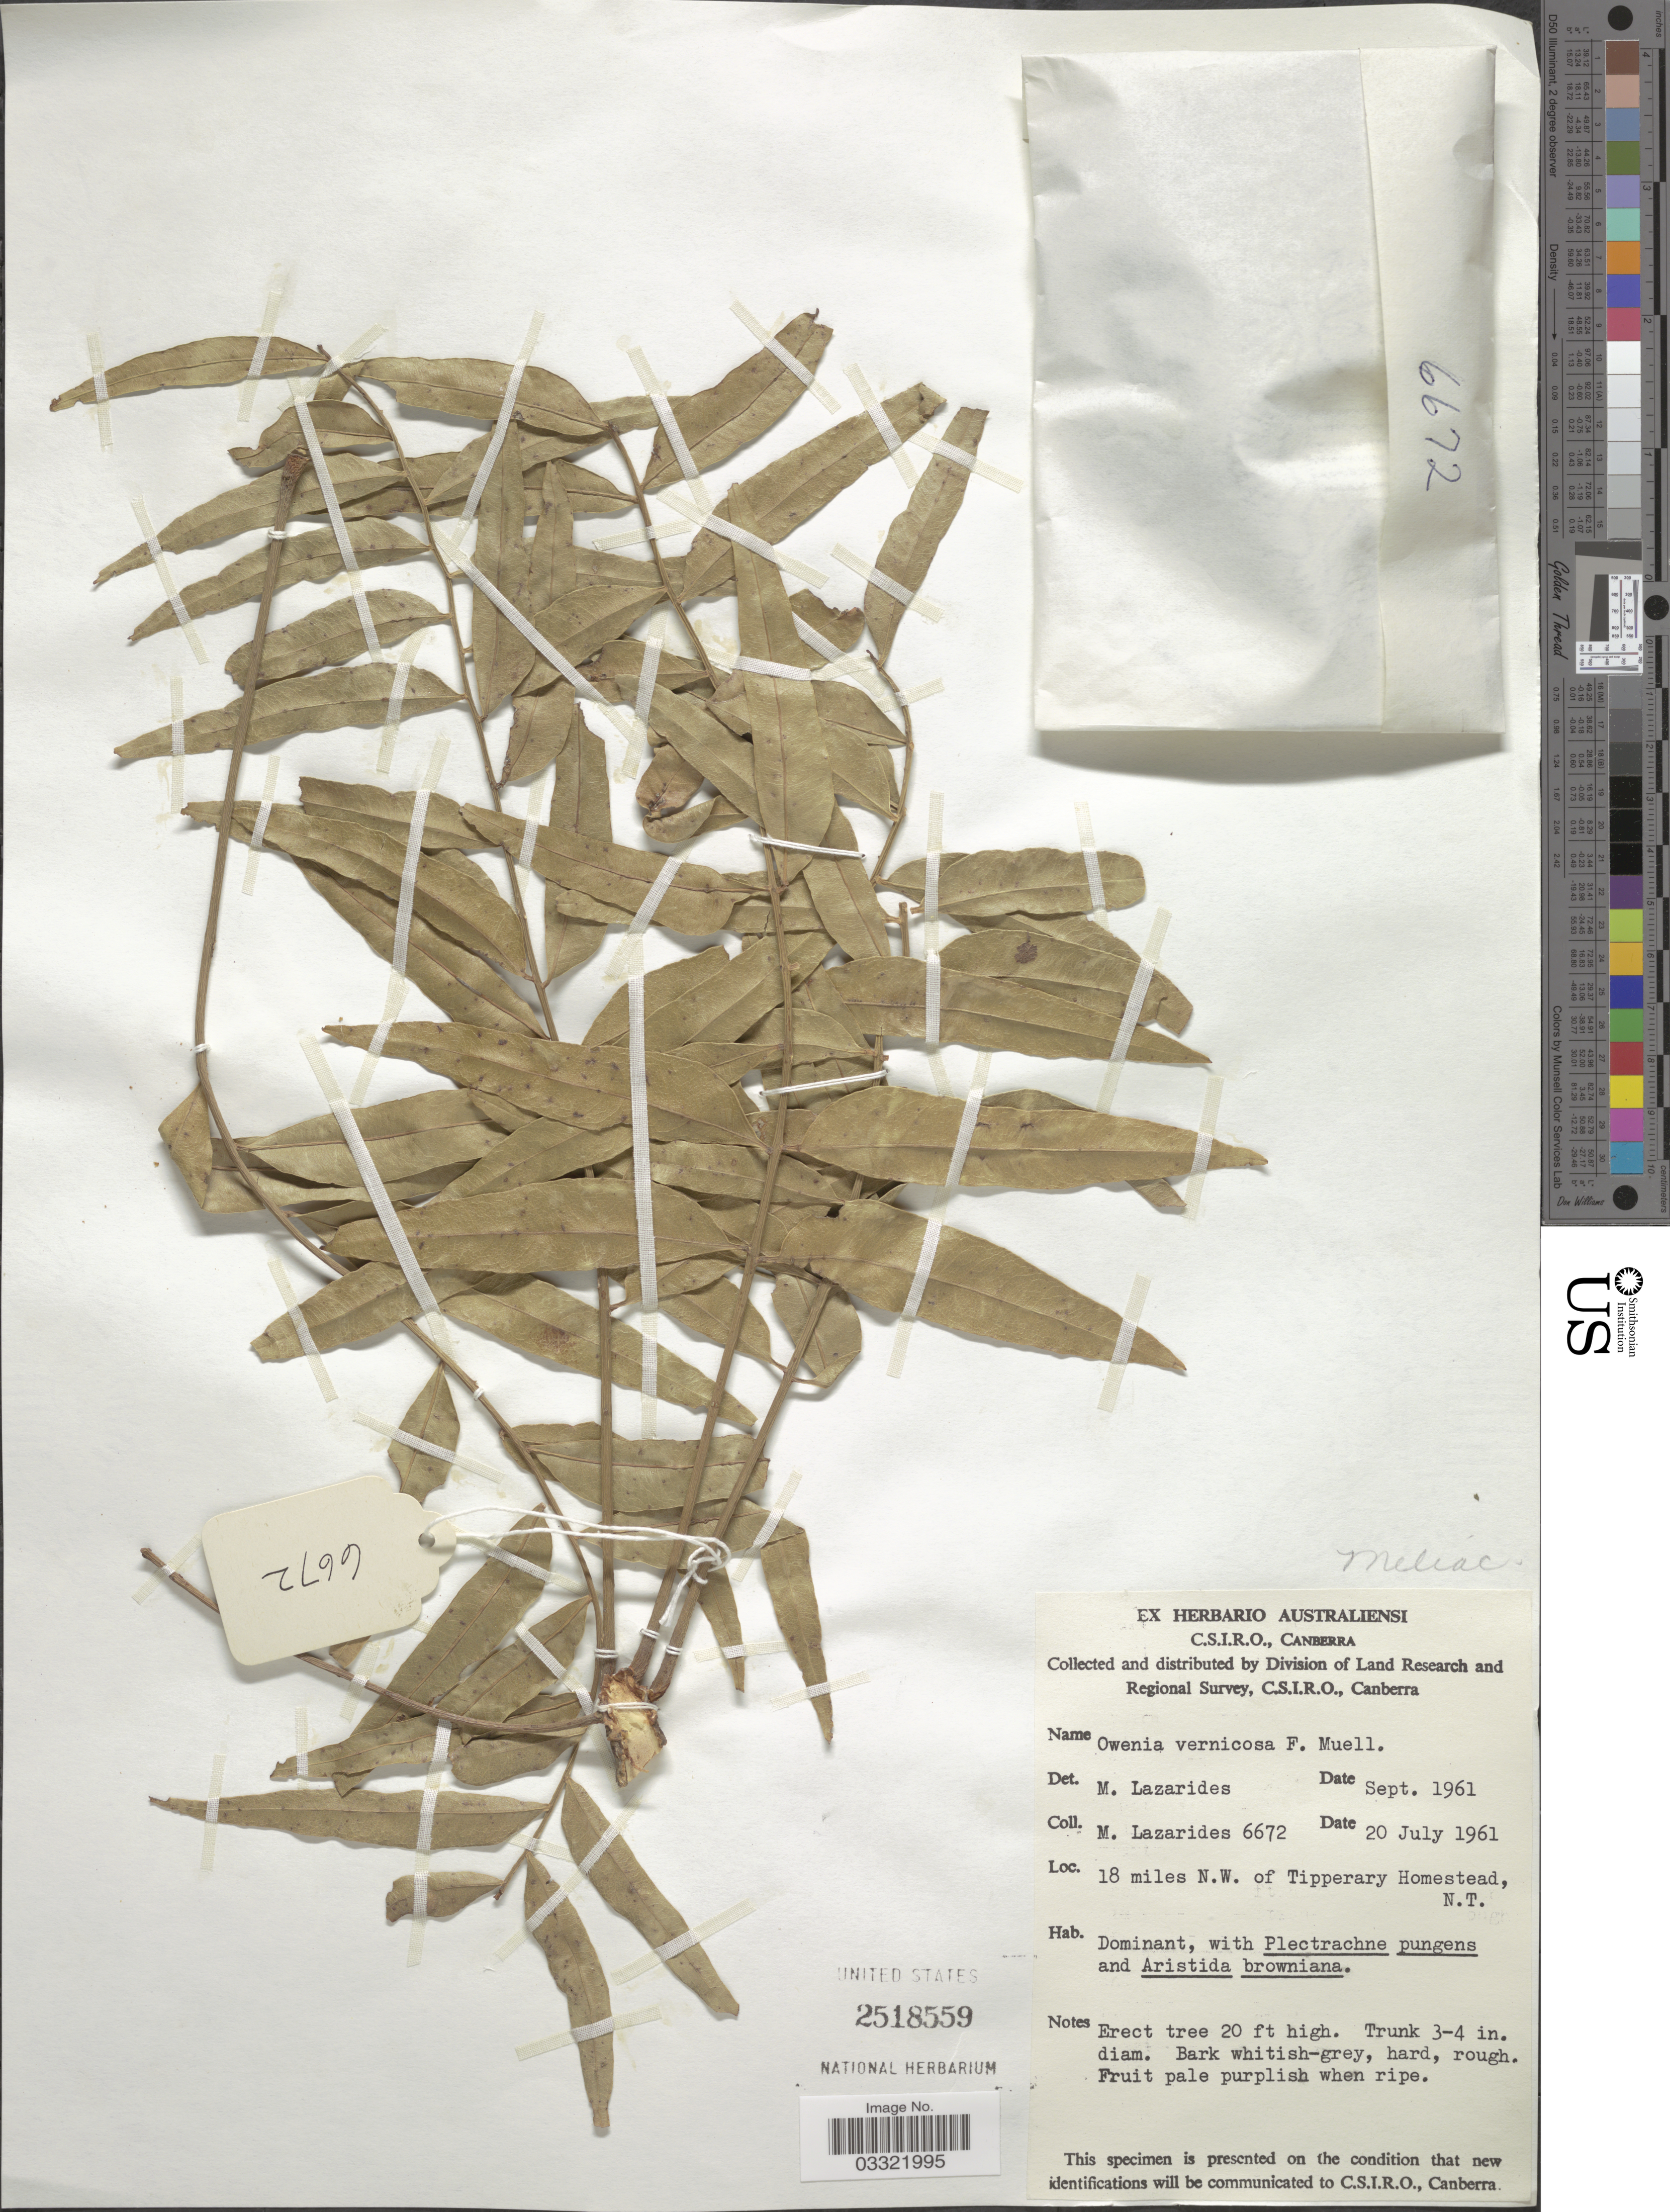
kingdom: Plantae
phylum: Tracheophyta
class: Magnoliopsida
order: Sapindales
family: Meliaceae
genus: Owenia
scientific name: Owenia vernicosa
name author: F. Muell.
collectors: M. Lazarides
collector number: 6672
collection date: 1961-07-20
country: Australia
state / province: Northern Territory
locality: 18 miles N.W. of Tipperary Homestead.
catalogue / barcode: US 2518559